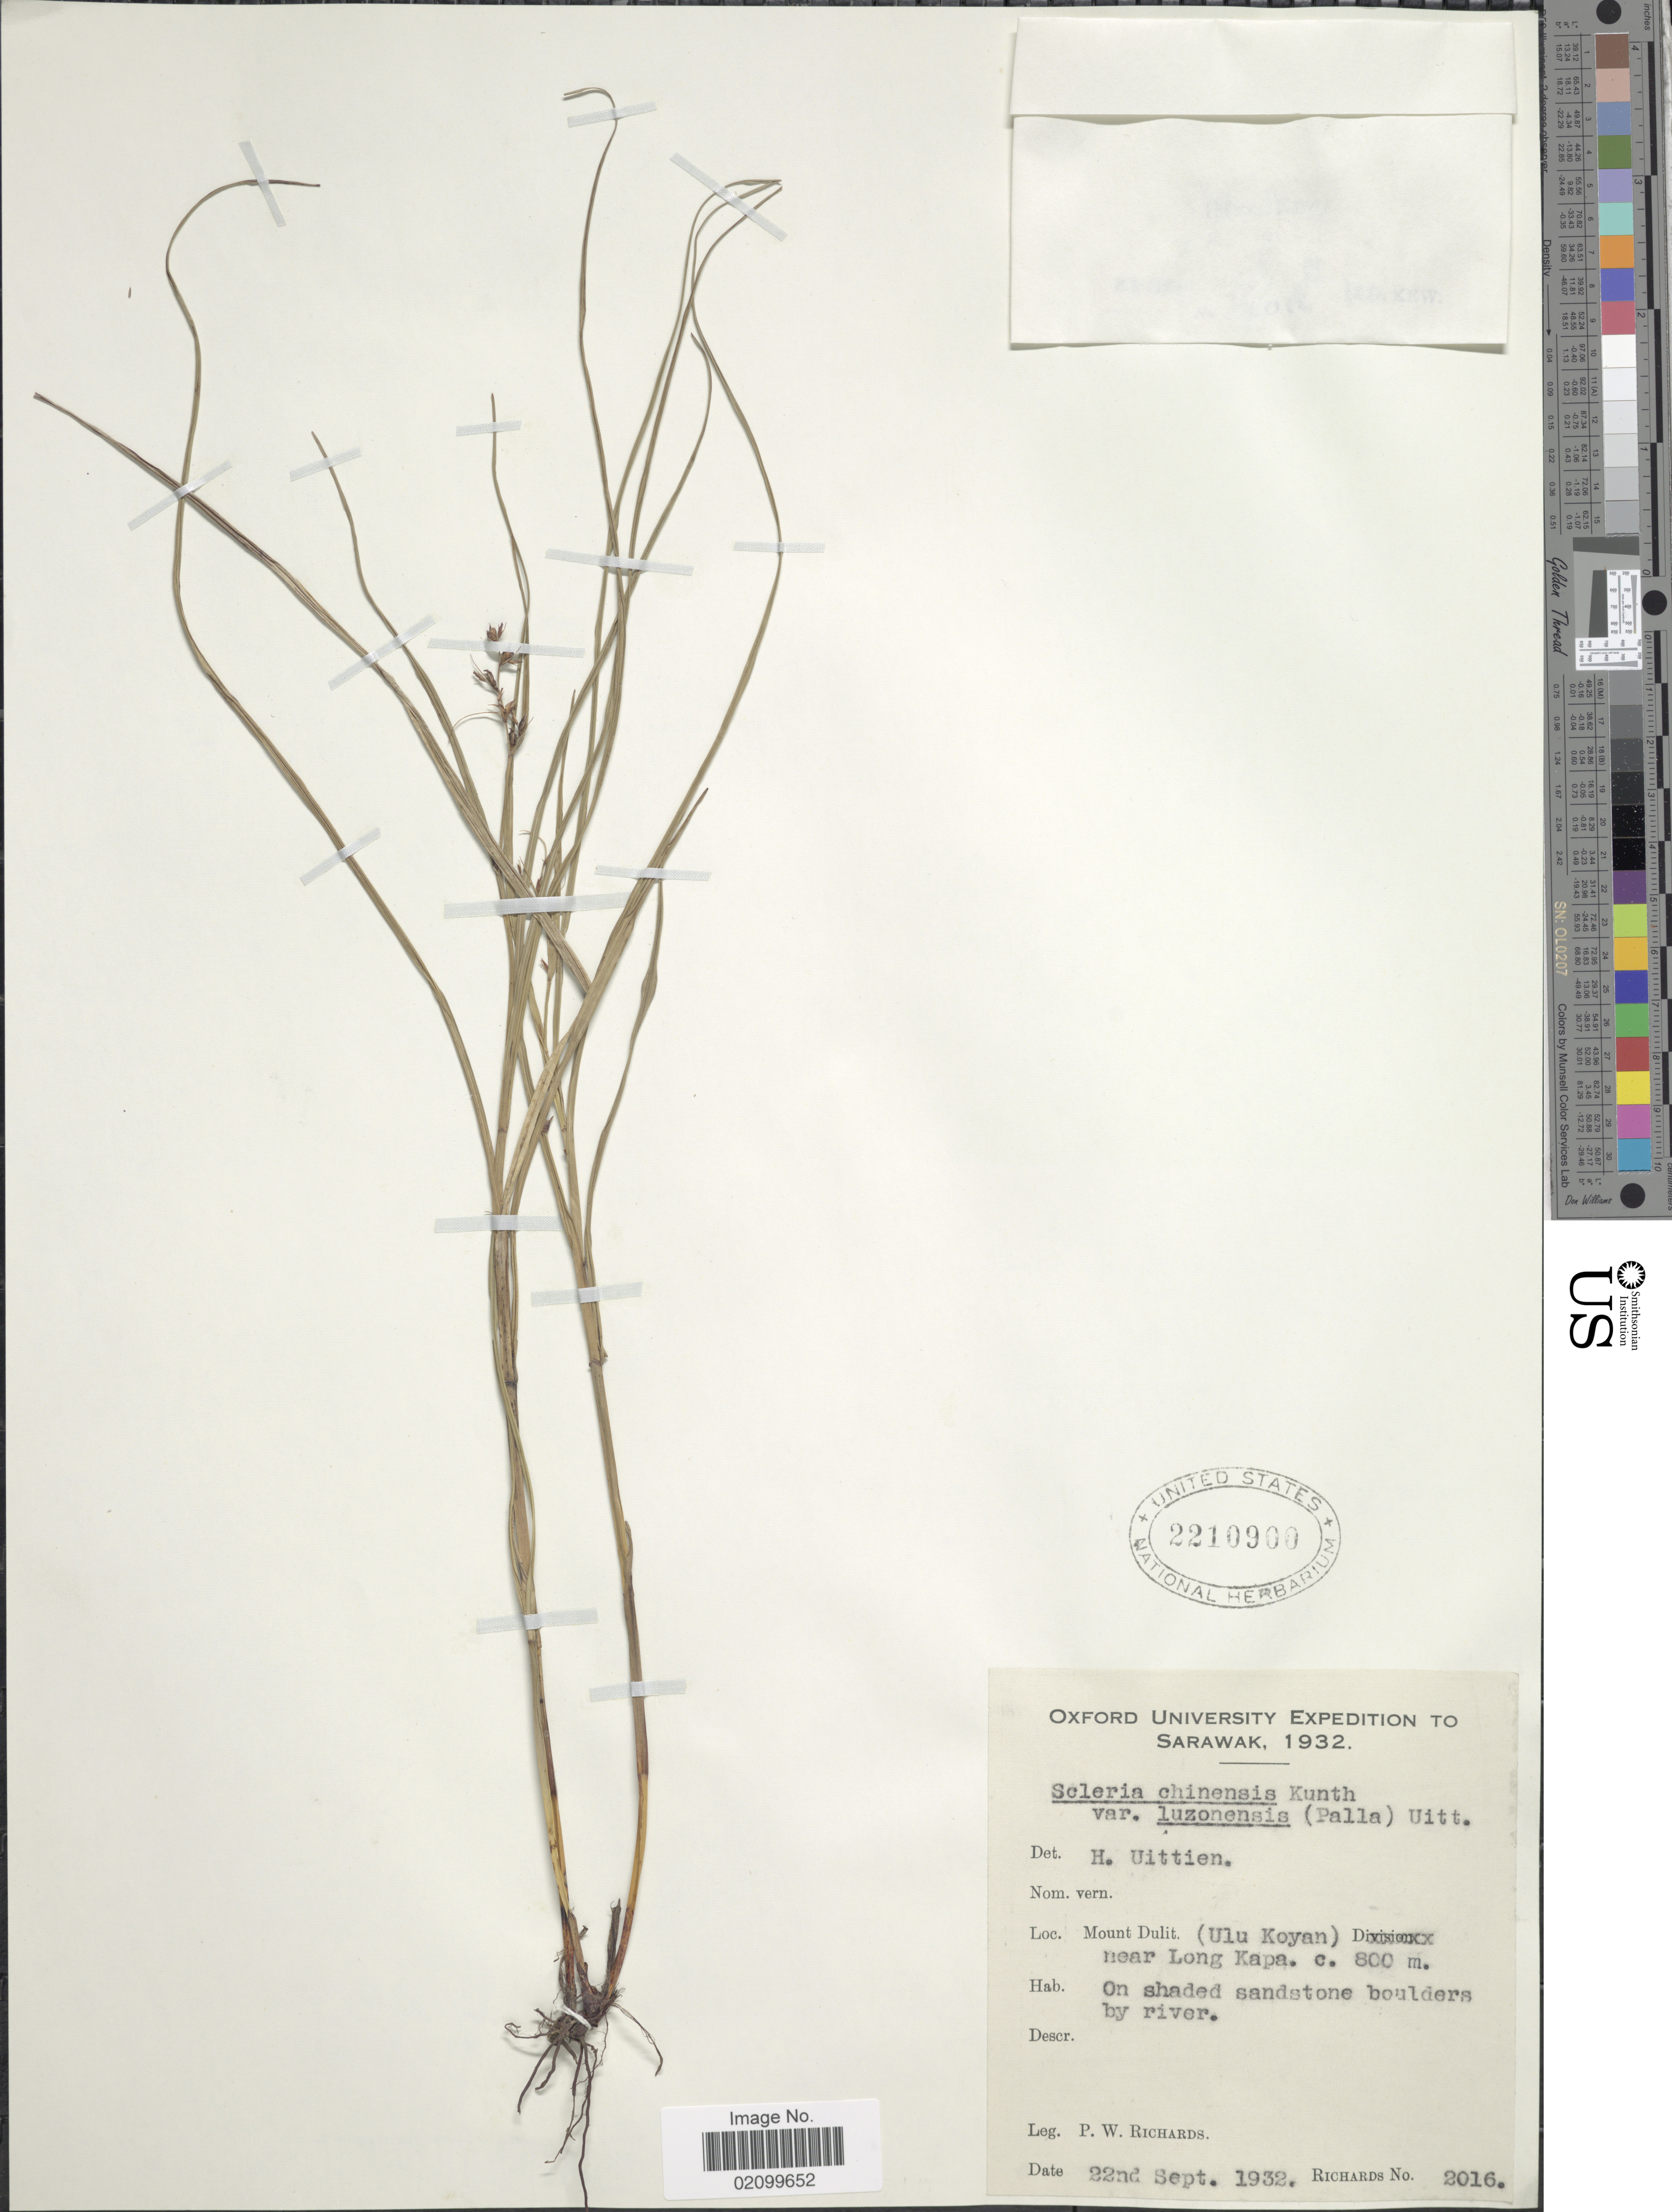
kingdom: Plantae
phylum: Tracheophyta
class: Liliopsida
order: Poales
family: Cyperaceae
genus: Scleria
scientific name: Scleria terrestris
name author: (L.) Fassett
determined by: Kern, J. H.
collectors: P. Richards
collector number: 2016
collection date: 1932-09-22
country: Malaysia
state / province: Sarawak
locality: Mount Dulit. (Ulu Koyan) near Long Kapa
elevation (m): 800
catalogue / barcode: US 2210900